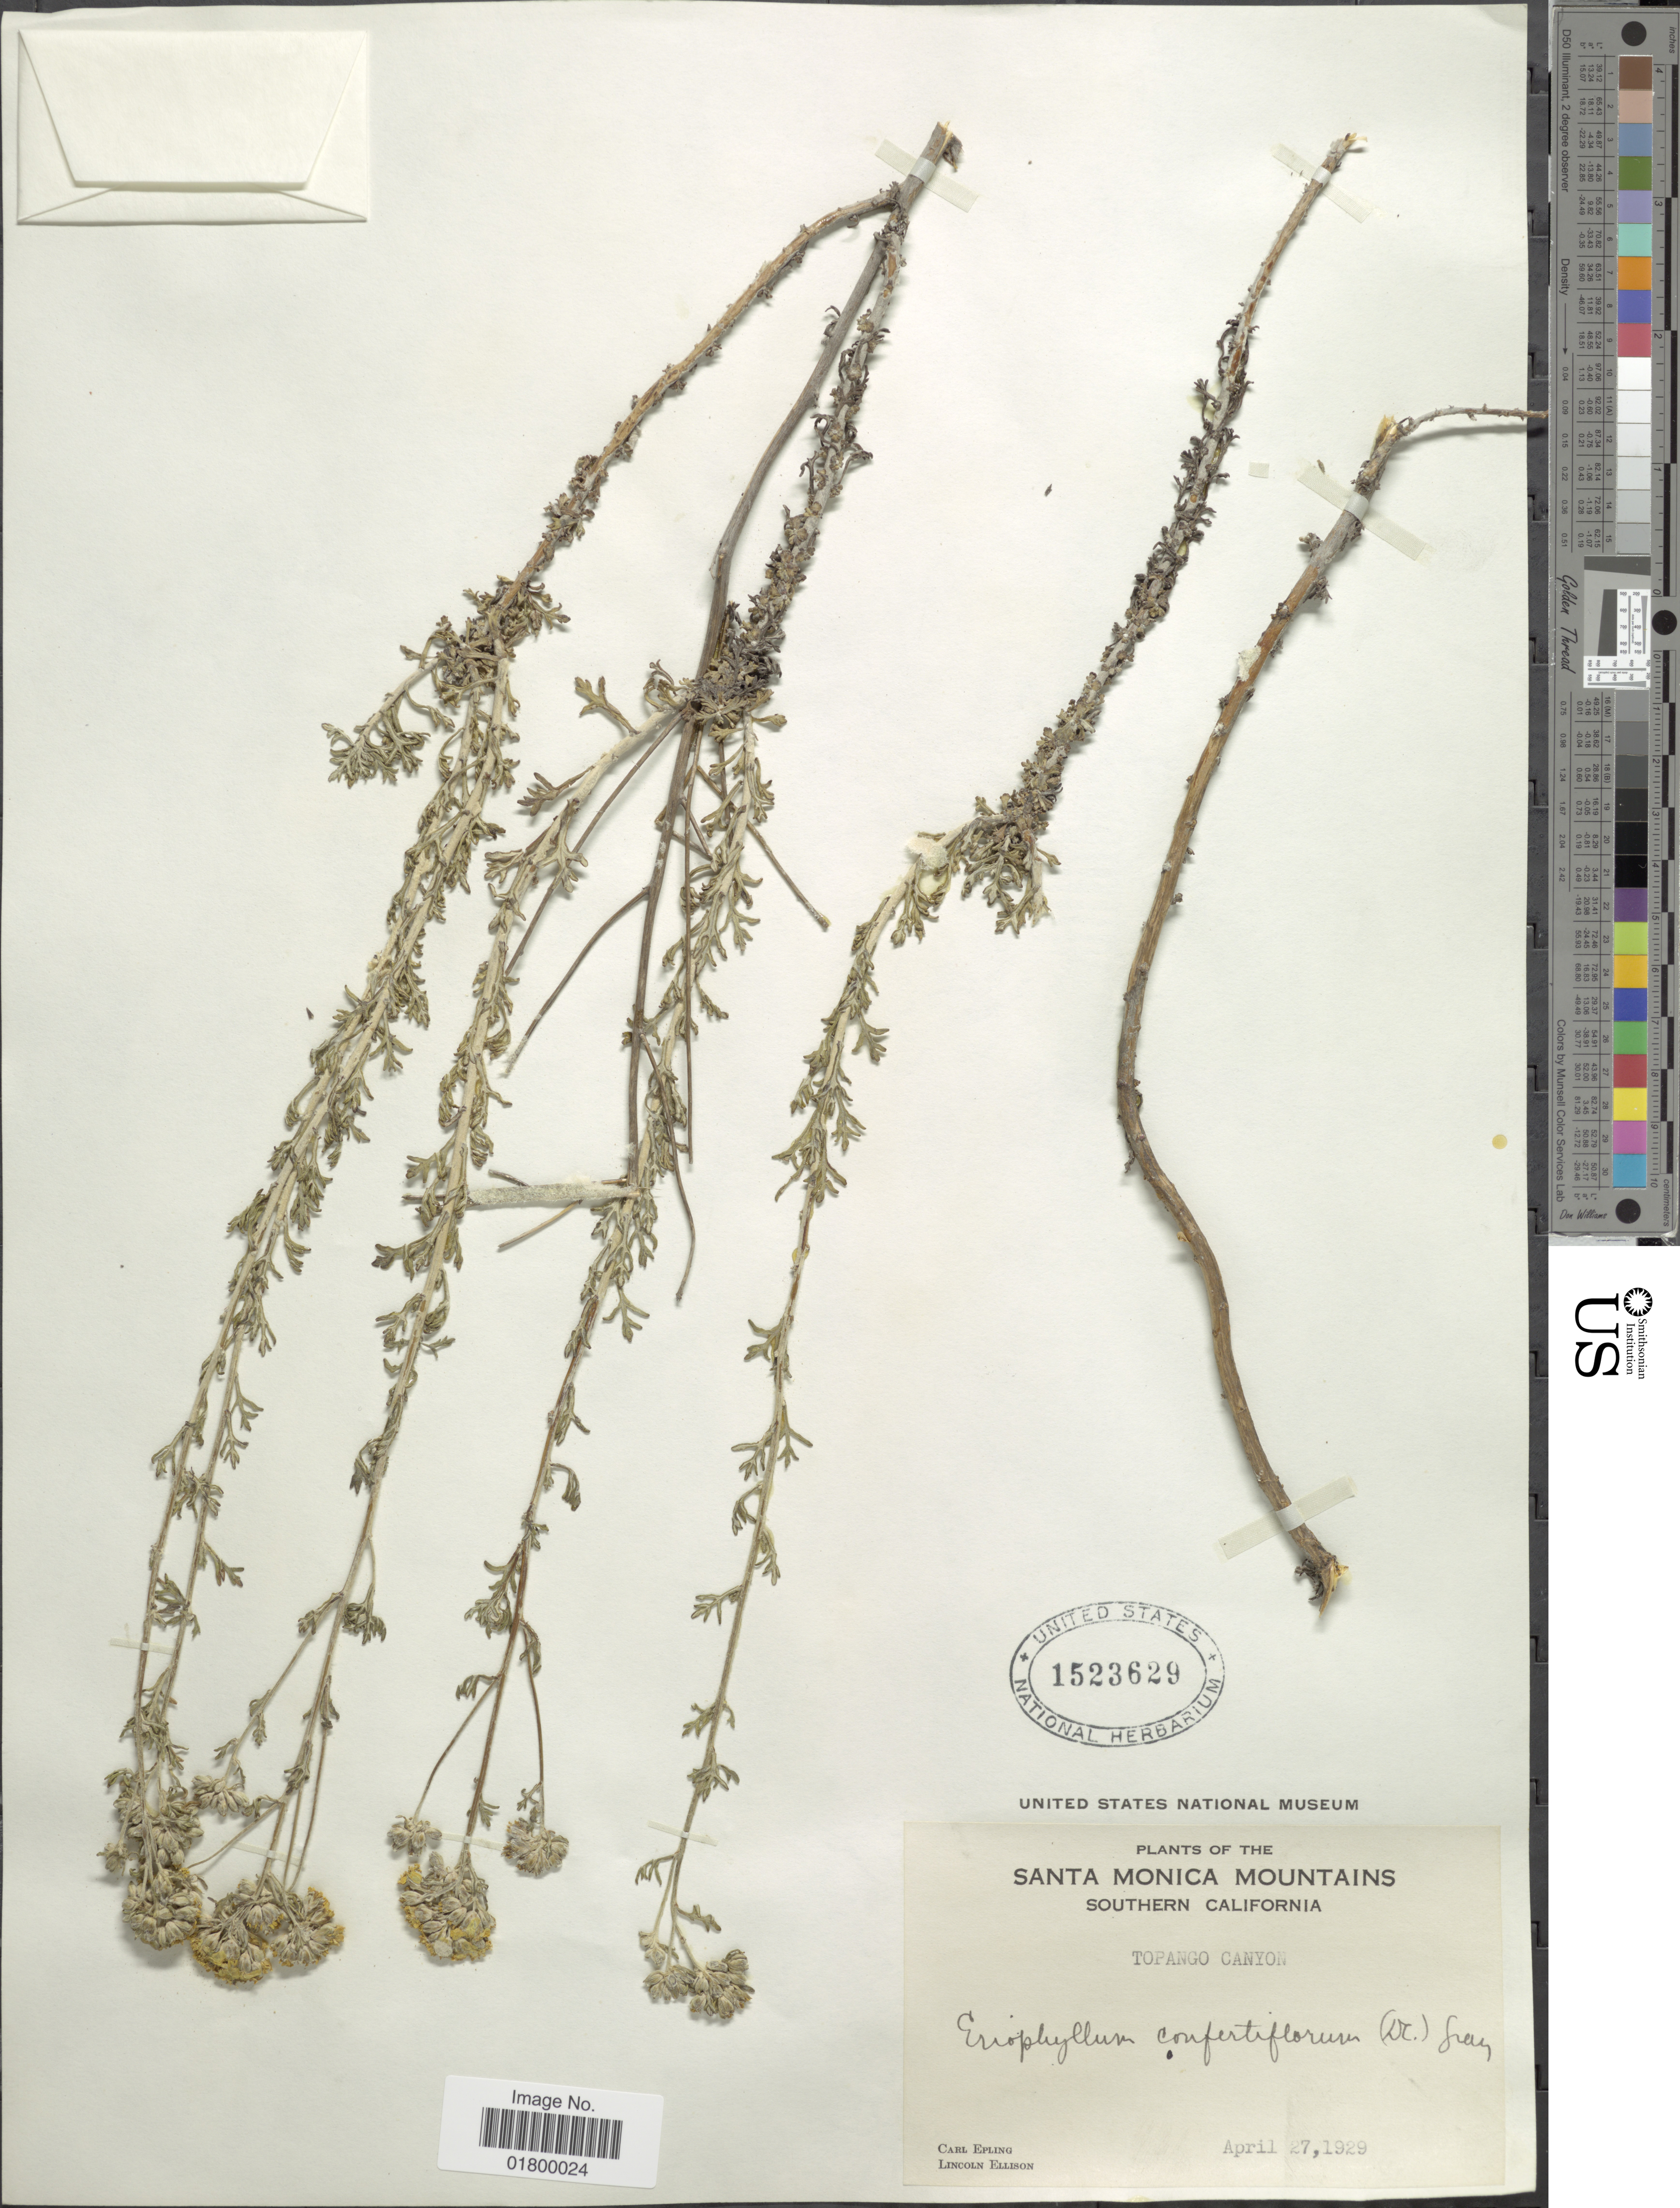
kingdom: Plantae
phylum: Tracheophyta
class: Magnoliopsida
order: Asterales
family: Asteraceae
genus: Eriophyllum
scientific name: Eriophyllum confertiflorum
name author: (DC.) A. Gray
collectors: C. C. Epling & L. Ellison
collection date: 1929-04-27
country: United States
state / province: California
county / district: Los Angeles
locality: Santa Monica Mountains, Southern California, Topango Canyon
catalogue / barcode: US 1523629